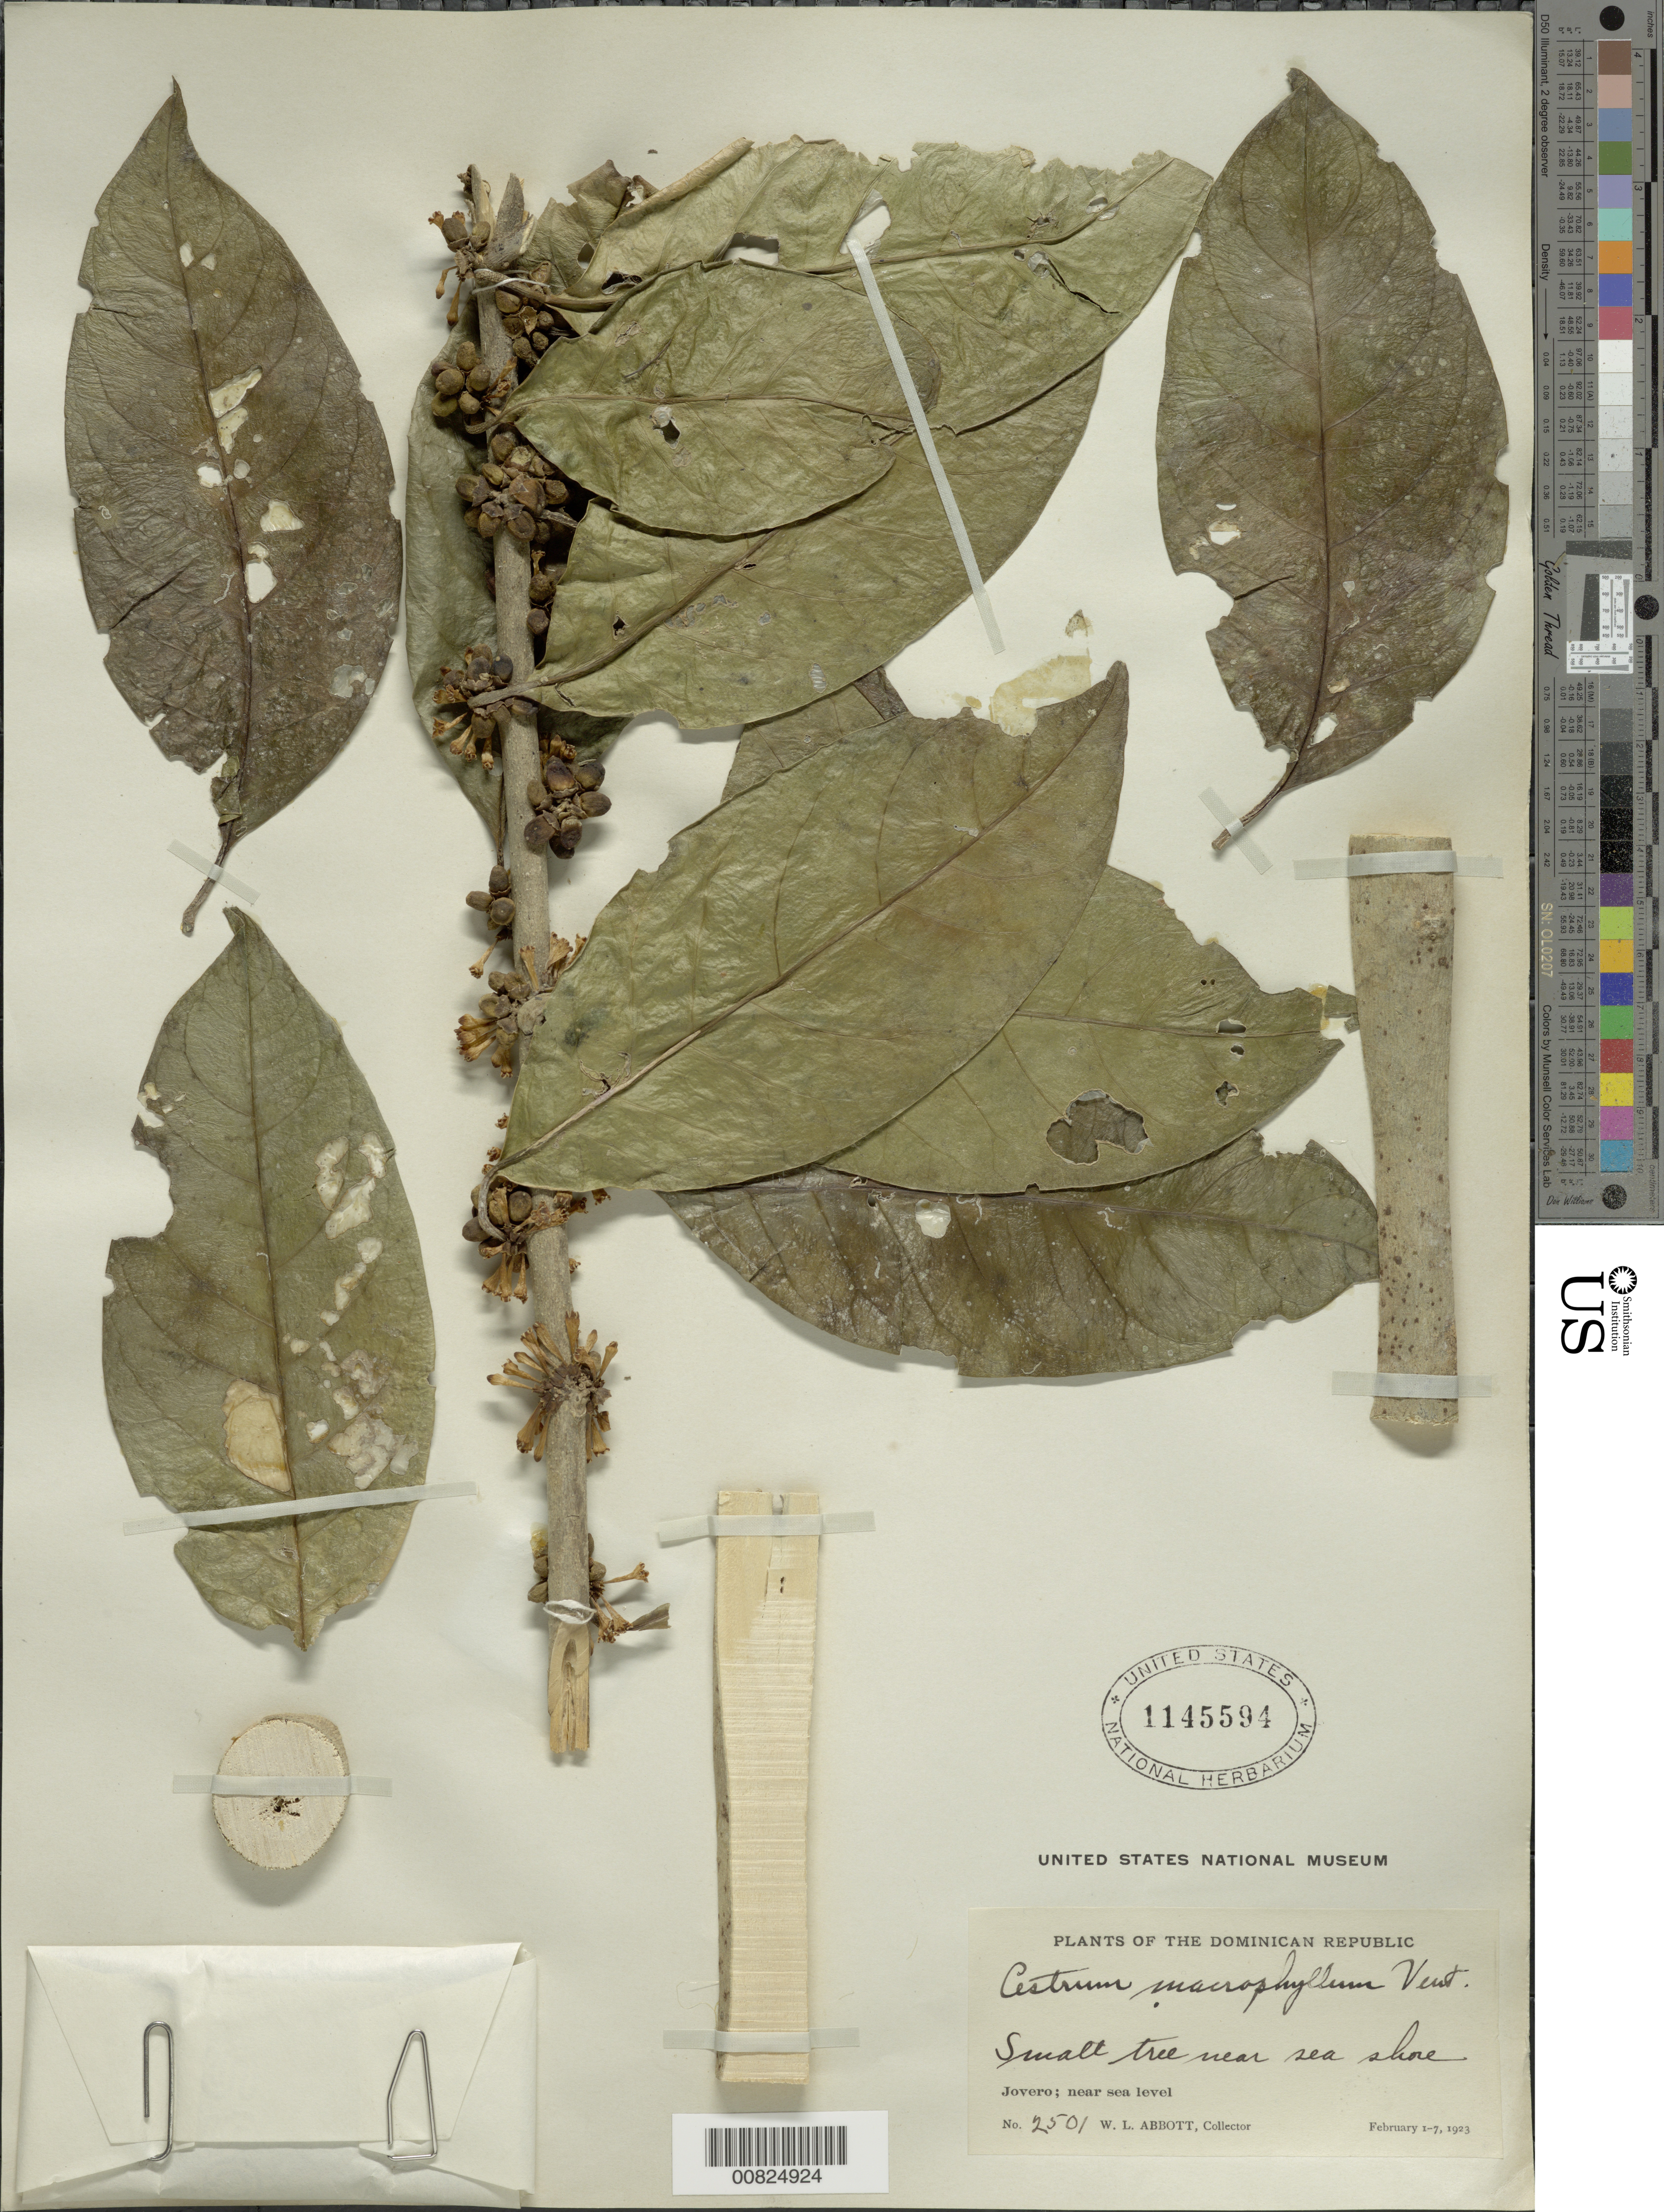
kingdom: Plantae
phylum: Tracheophyta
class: Magnoliopsida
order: Solanales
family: Solanaceae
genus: Cestrum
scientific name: Cestrum macrophyllum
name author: Vent.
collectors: W. L. Abbott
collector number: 2501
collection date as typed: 01 Feb 1923 to 07 Feb 1923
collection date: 1923-02-01/1923-02-07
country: Dominican Republic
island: Hispaniola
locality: Jovero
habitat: Near sea shore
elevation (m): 0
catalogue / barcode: US 1145594